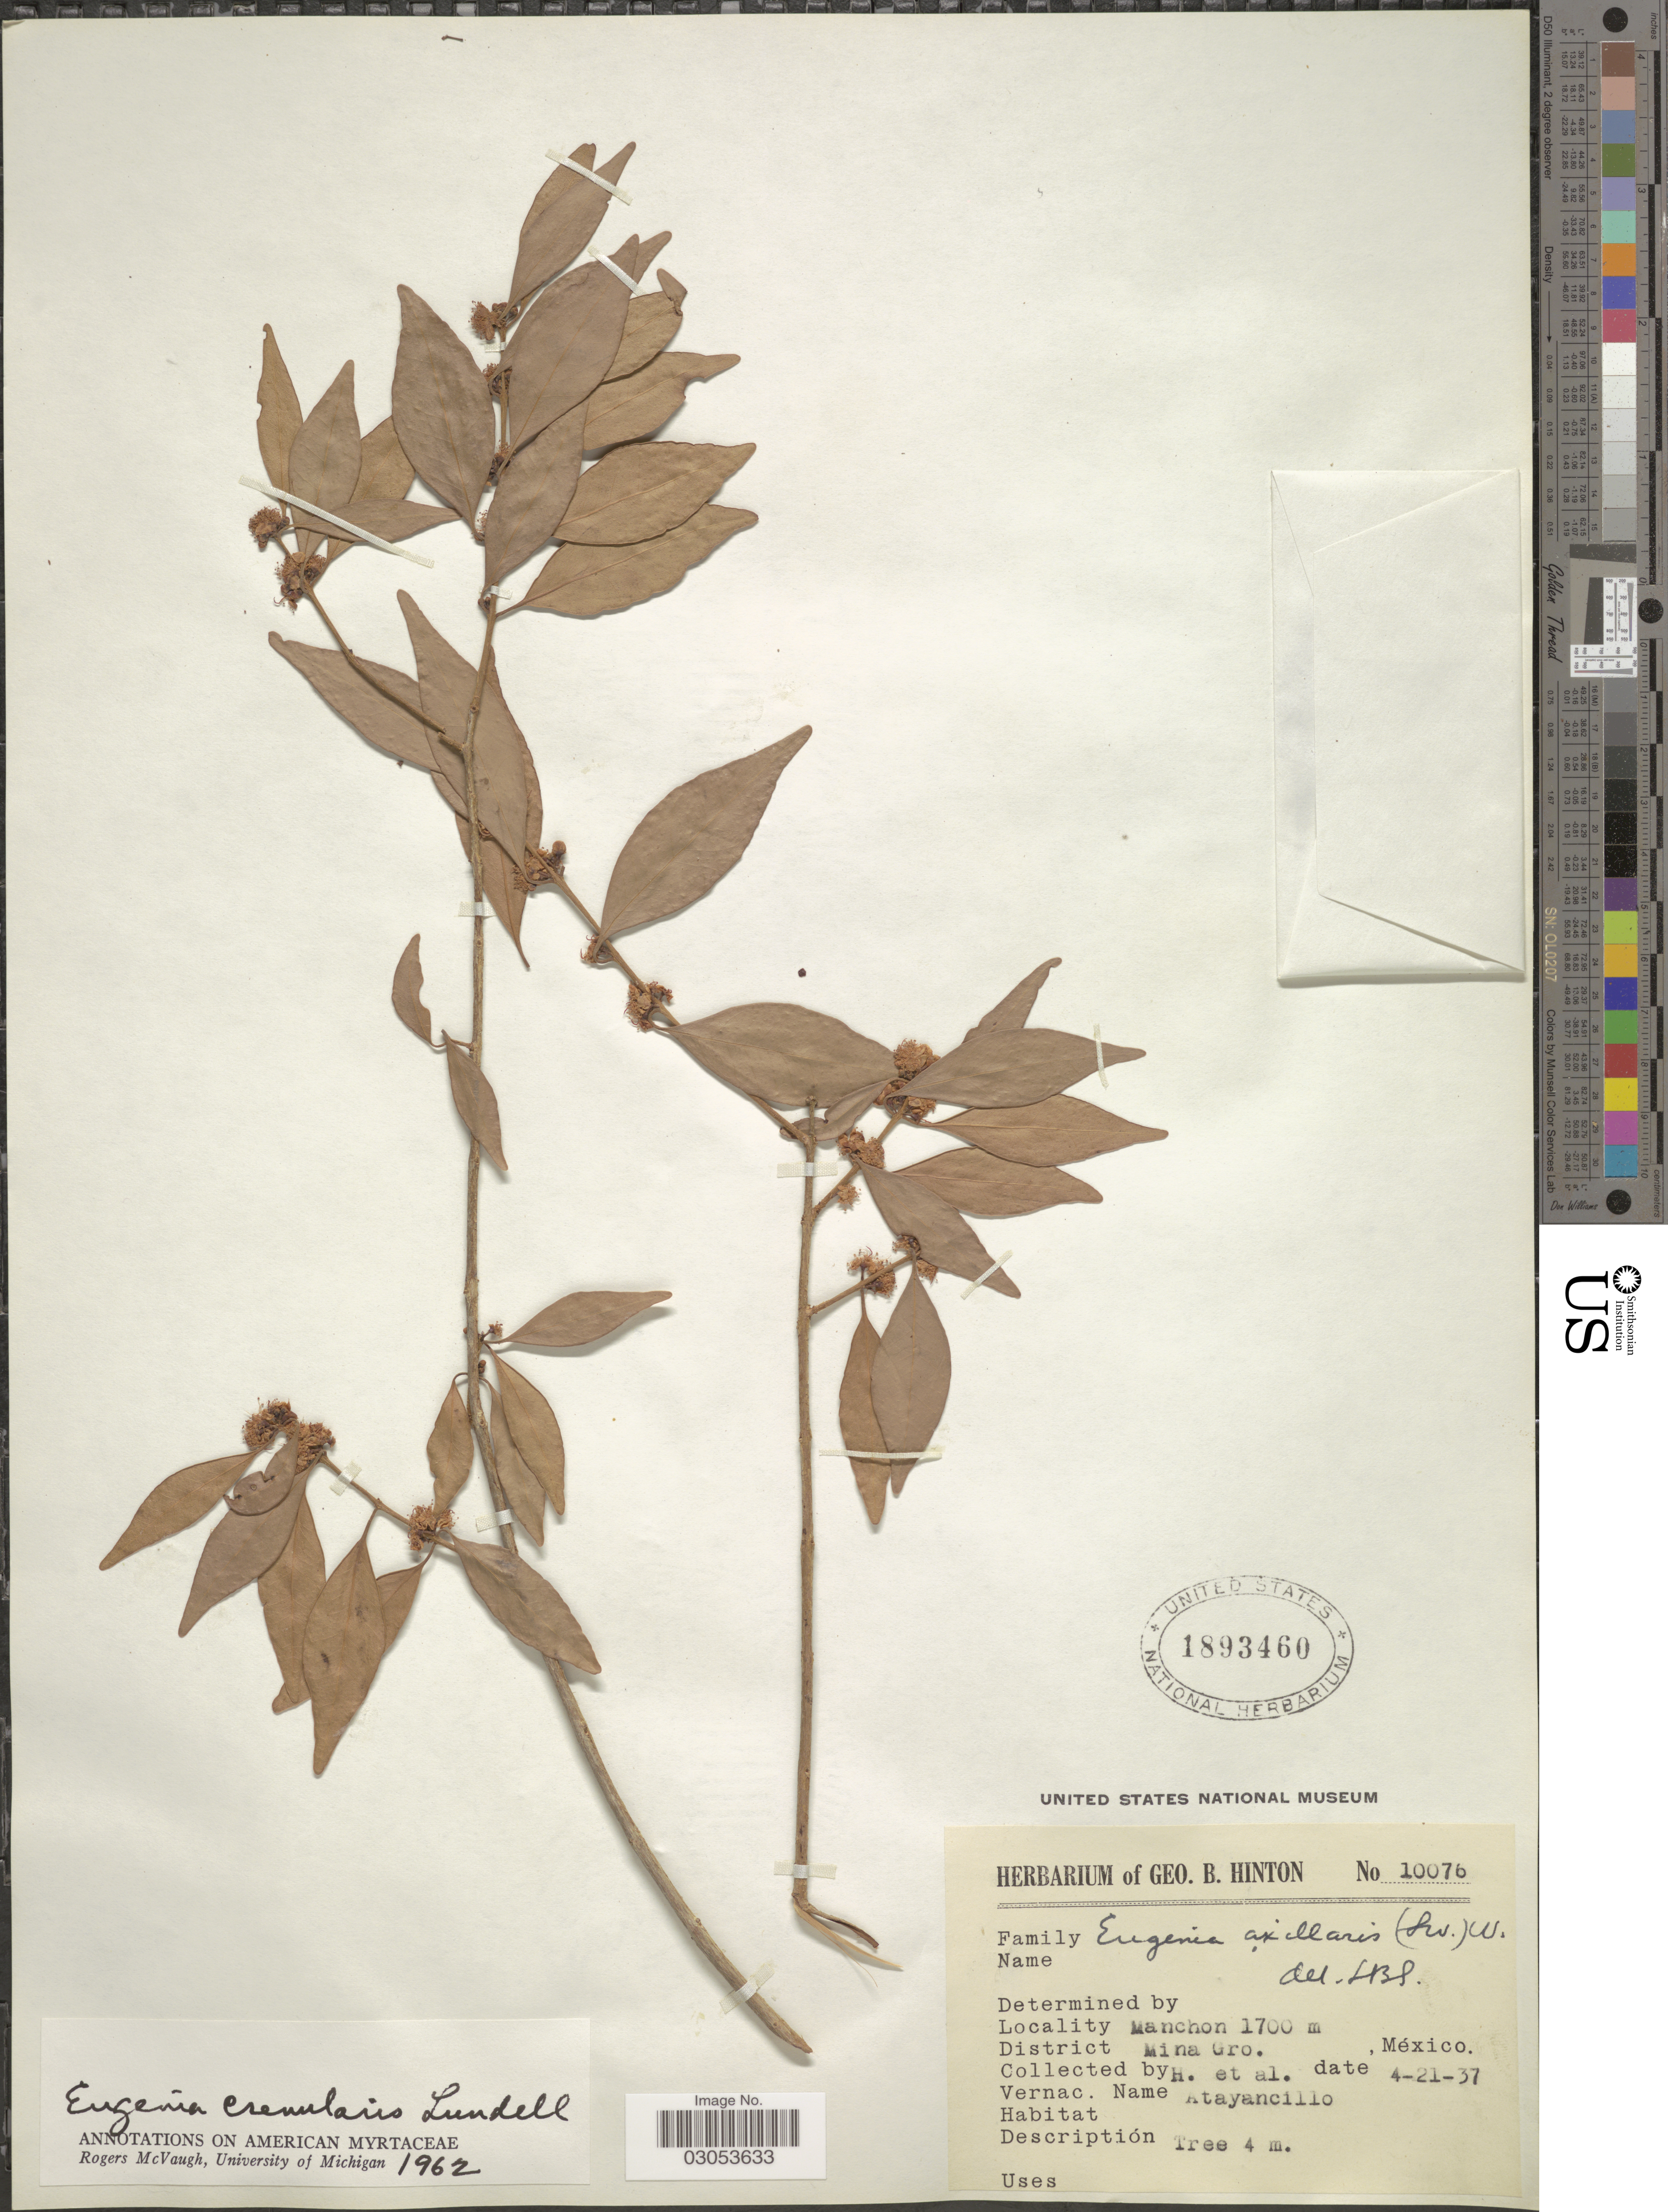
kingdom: Plantae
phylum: Tracheophyta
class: Magnoliopsida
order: Myrtales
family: Myrtaceae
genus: Eugenia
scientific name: Eugenia crenularis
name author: Lundell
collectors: G. B. Hinton & et al.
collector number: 10076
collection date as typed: Transcribed d/m/y: 21/4/37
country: Mexico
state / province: Guerrero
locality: Manchon, District Mina.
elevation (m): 1700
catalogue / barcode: US 1893460